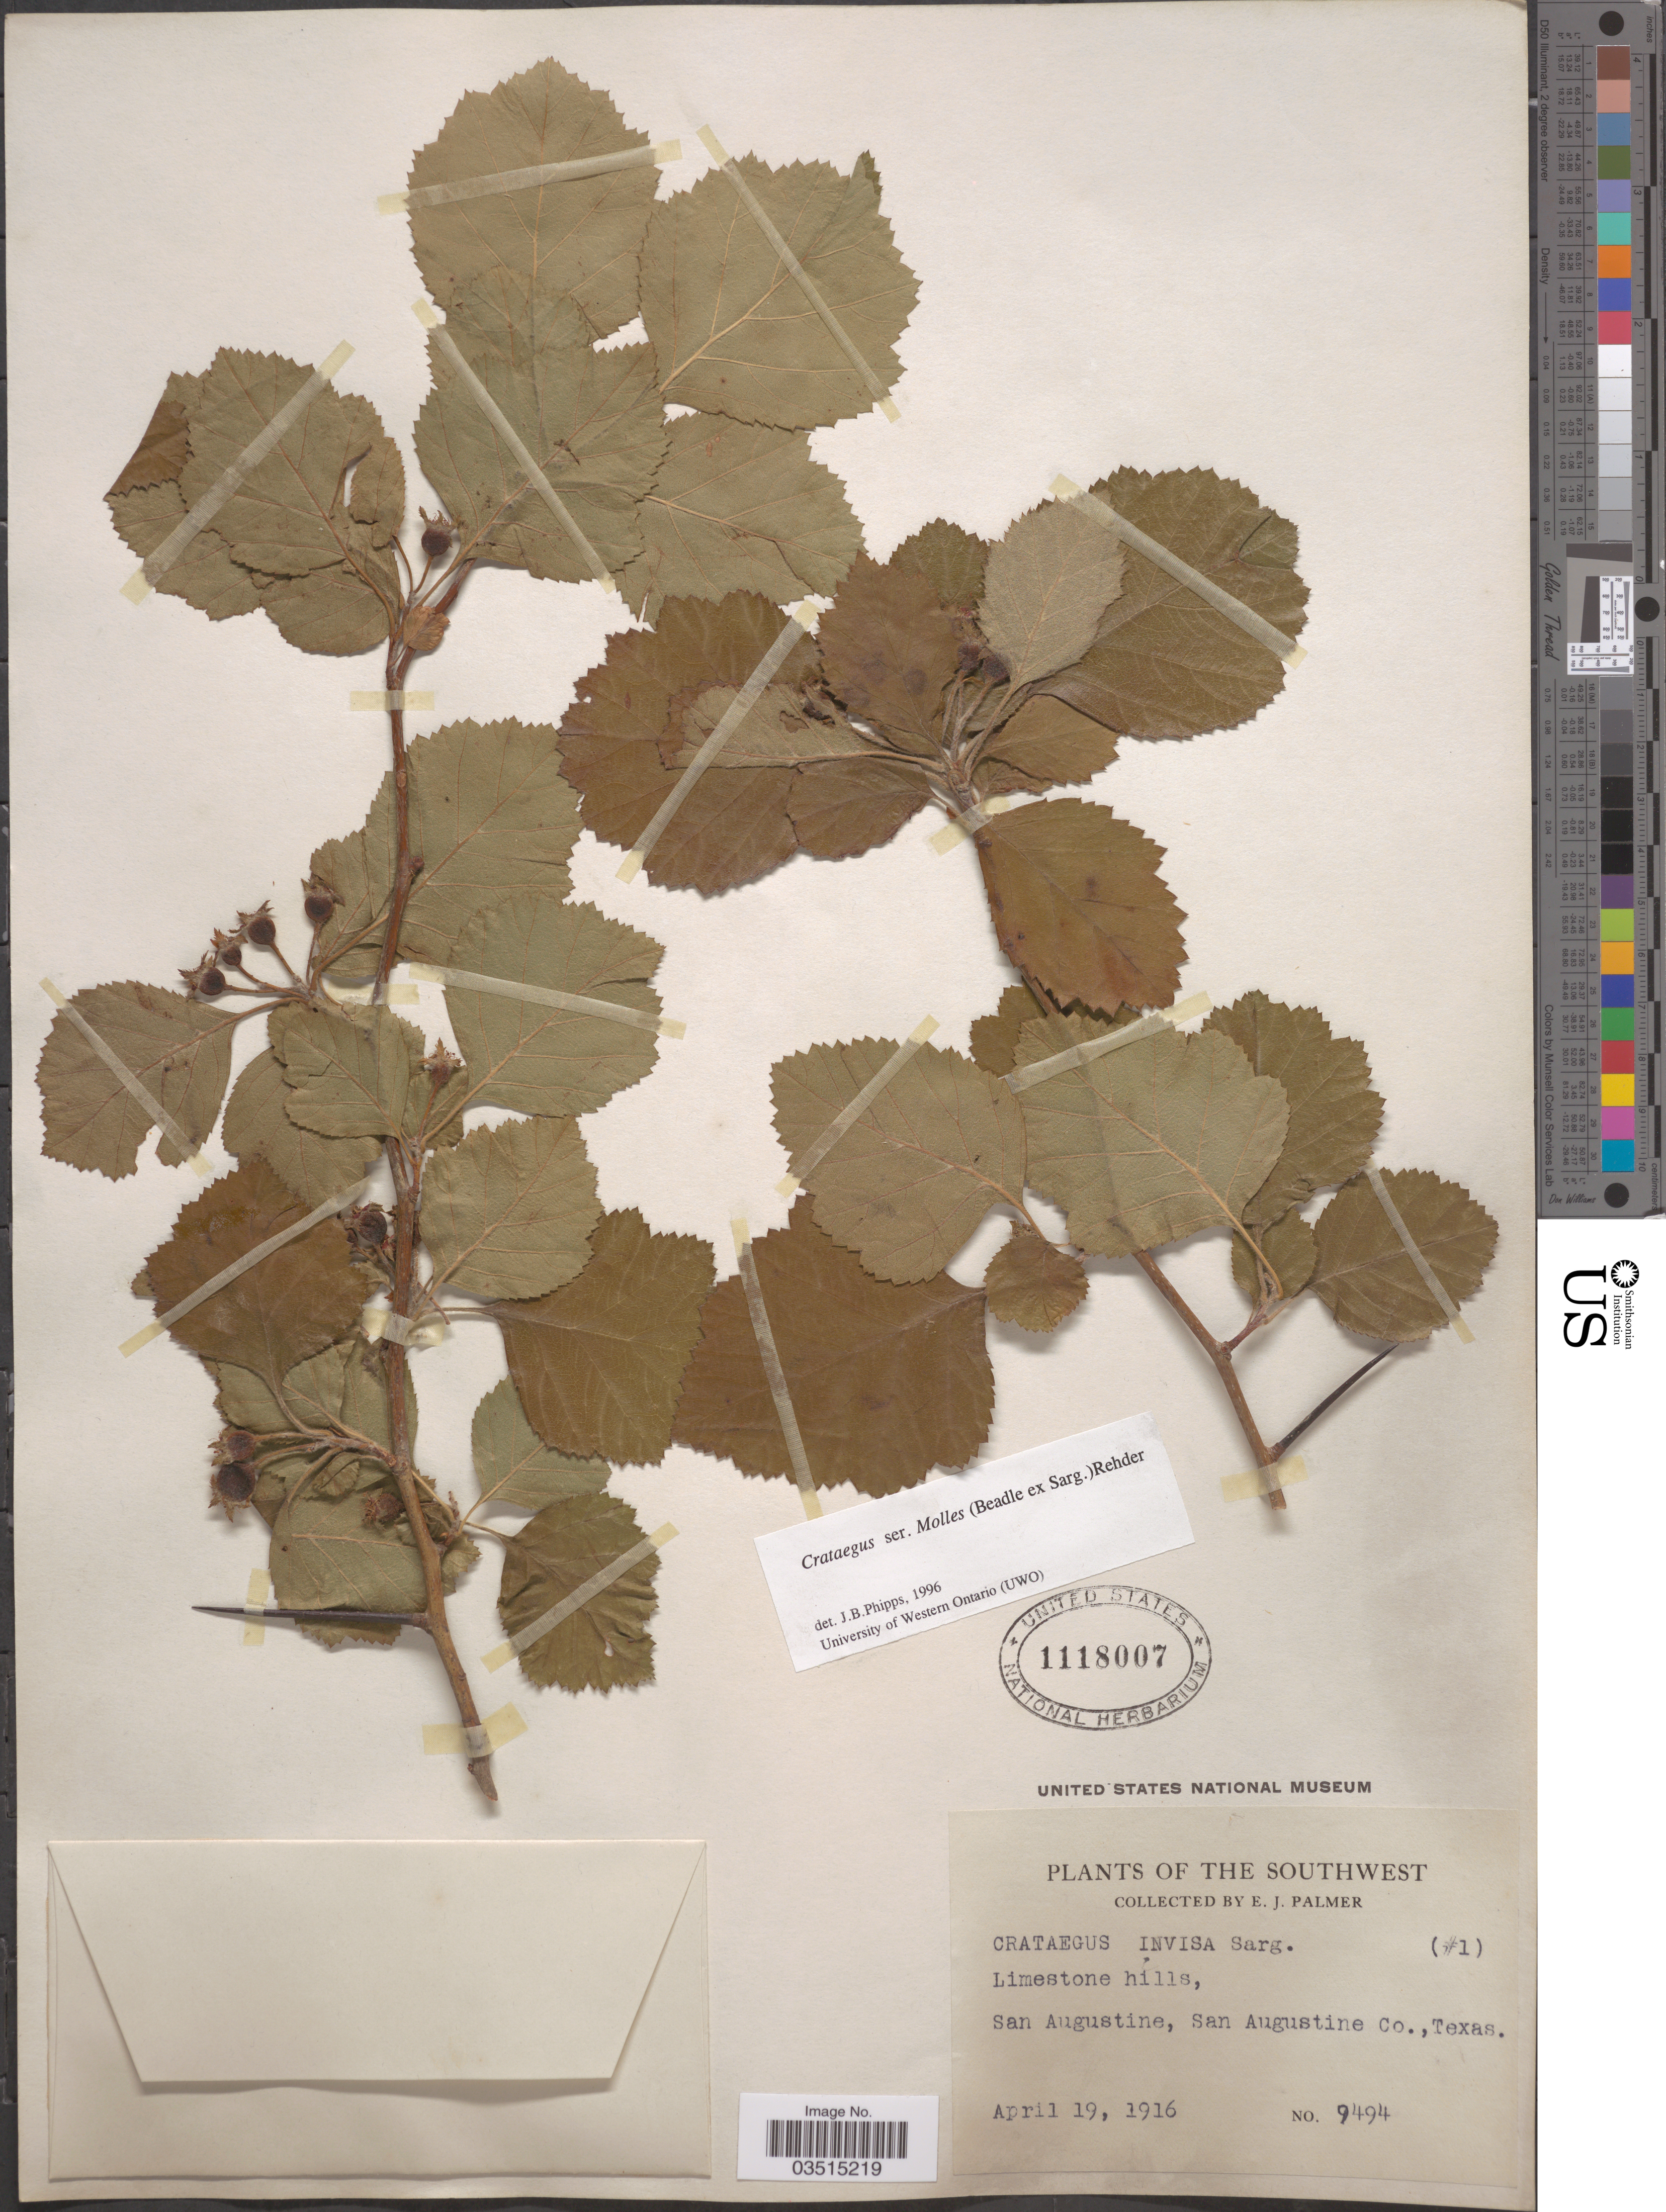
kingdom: Plantae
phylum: Tracheophyta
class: Magnoliopsida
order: Rosales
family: Rosaceae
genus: Crataegus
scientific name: Crataegus invisa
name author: Sarg.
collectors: E. J. Palmer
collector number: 9494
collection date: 1916-04-19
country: United States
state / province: Texas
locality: The Southwest. San Augustine, San Augustine Co.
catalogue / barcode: US 1118007